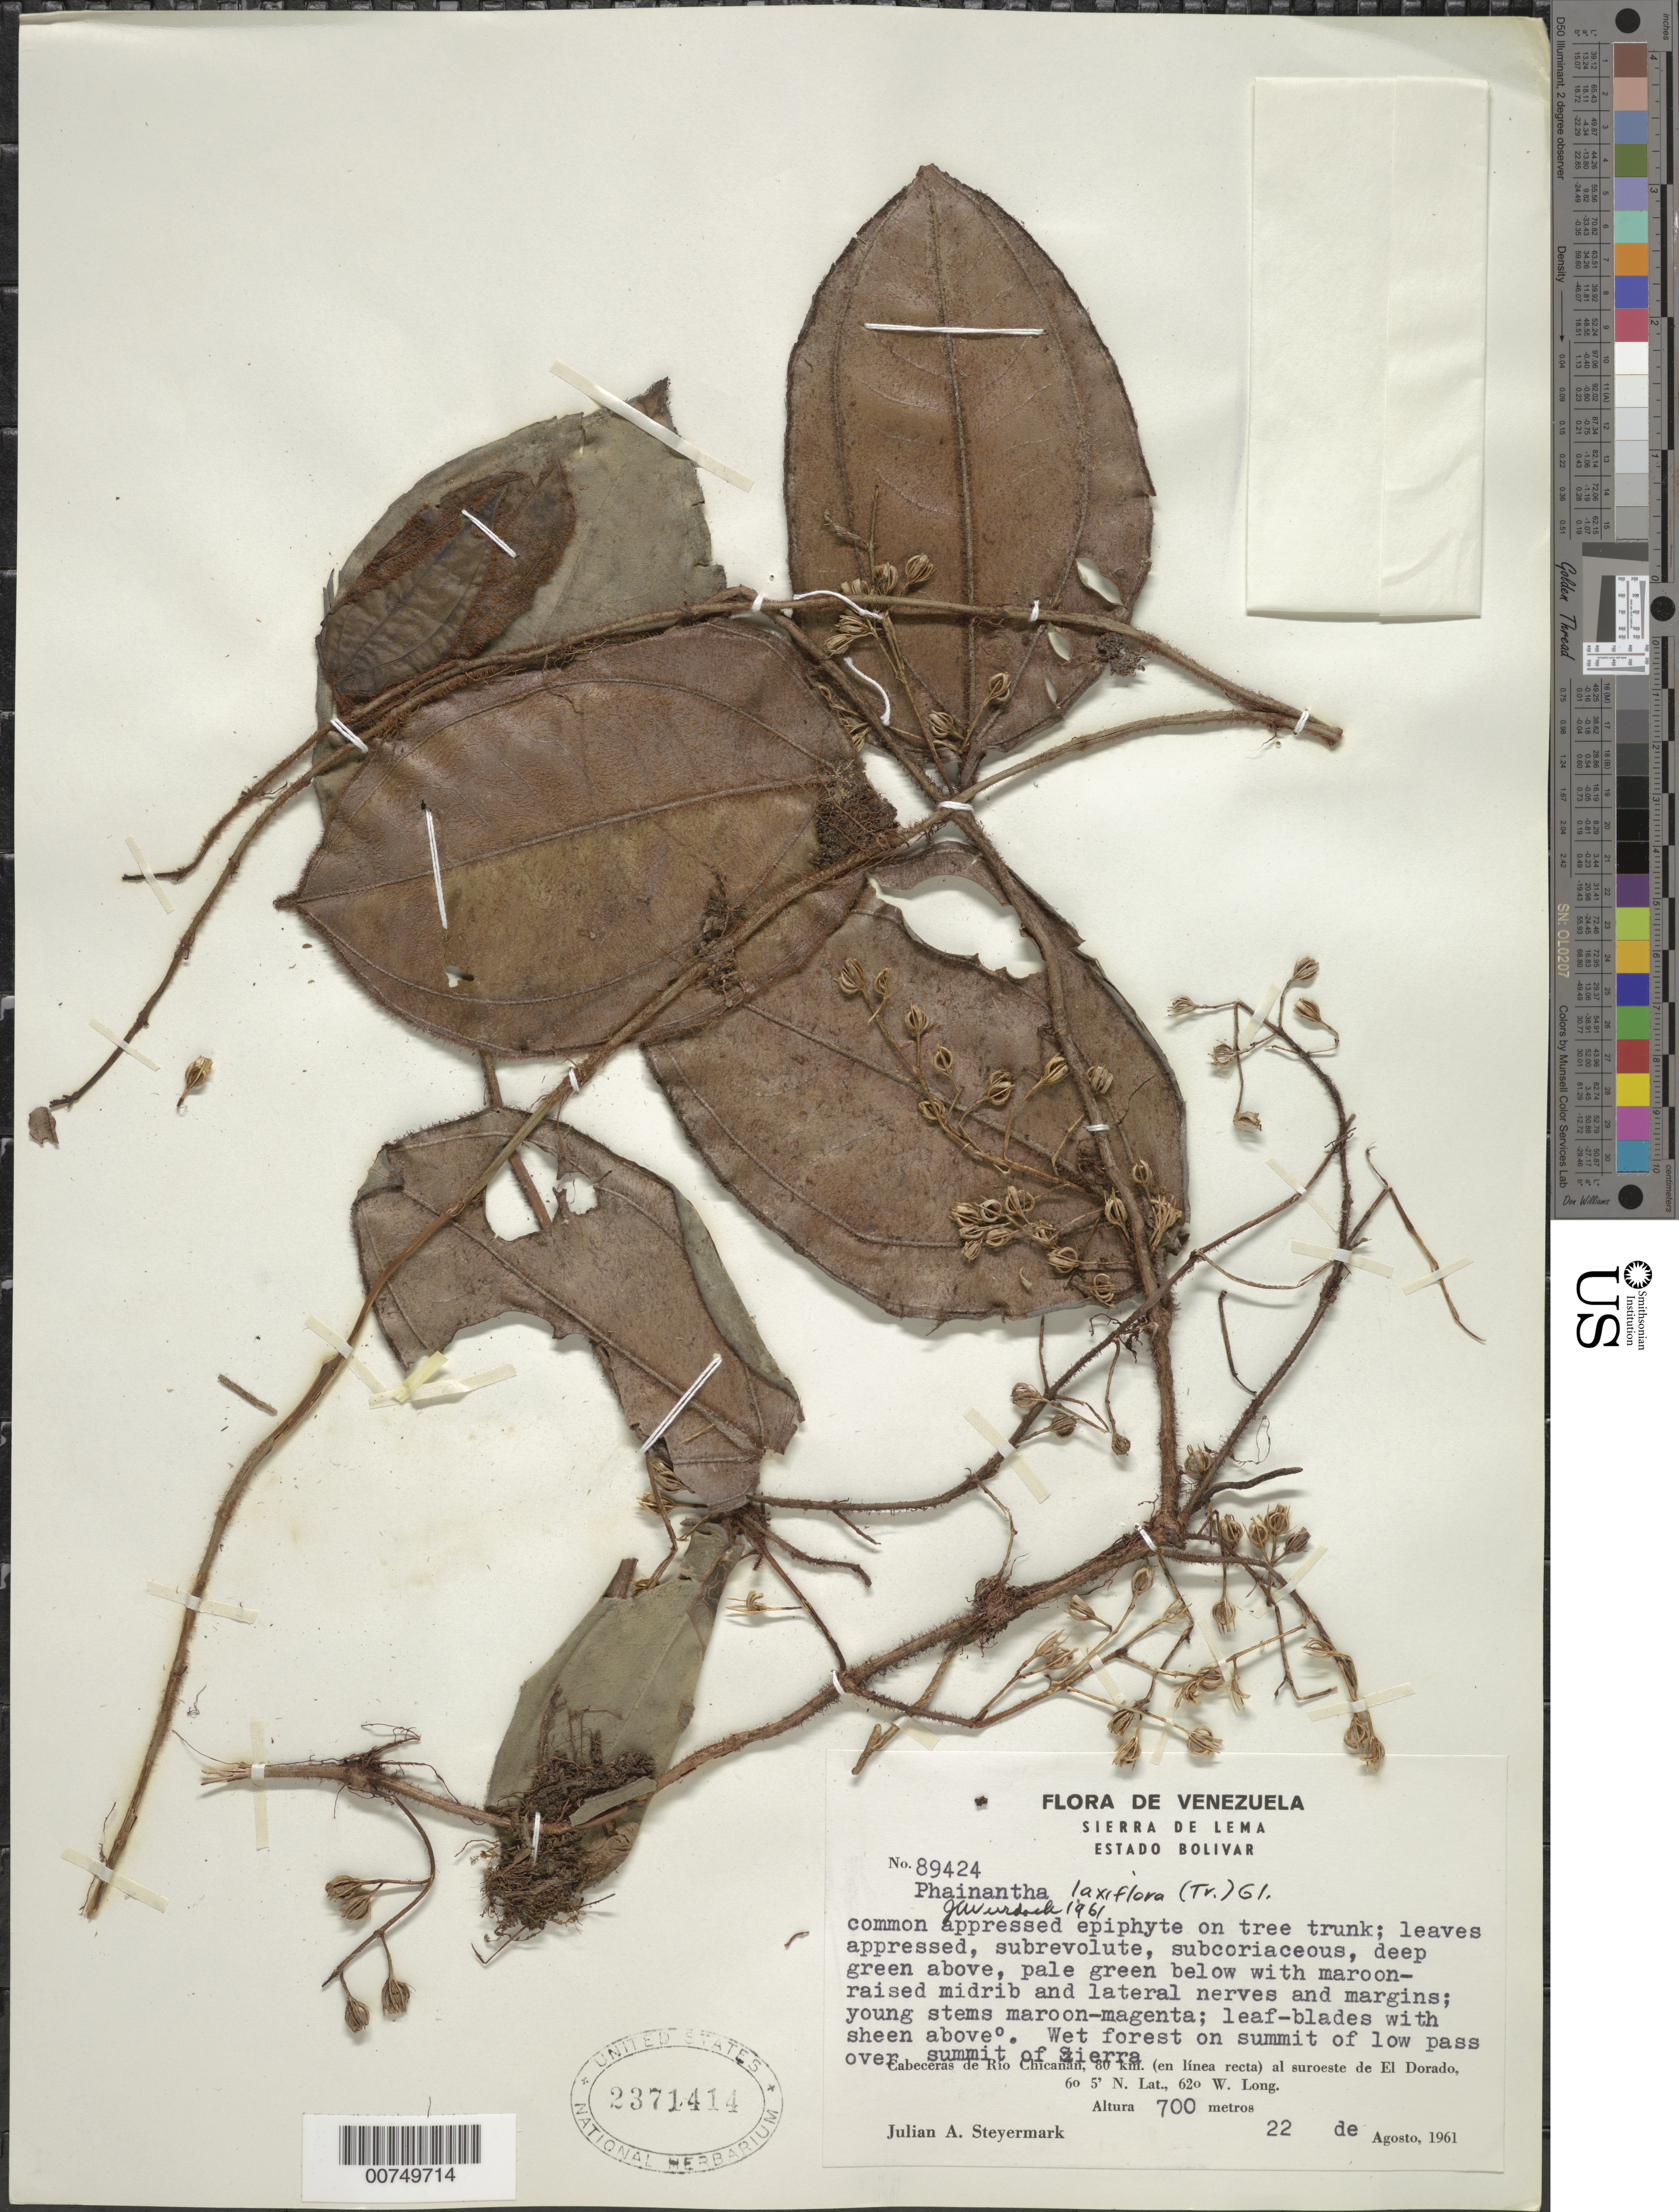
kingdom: Plantae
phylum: Tracheophyta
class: Magnoliopsida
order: Myrtales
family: Melastomataceae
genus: Phainantha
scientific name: Phainantha laxiflora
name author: (Triana) Gleason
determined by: Wurdack, John J., (US), US (UNITED STATES)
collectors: J. Steyermark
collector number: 89424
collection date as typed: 22-Aug-61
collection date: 1961-08-22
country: Venezuela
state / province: Bolívar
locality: Sierra de Lema; Cabeceras de Río Chicanán, 80 km (in a straight line) to southwest of El Dorado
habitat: Wet forest on summit of low pass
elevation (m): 700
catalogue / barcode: US 2371414